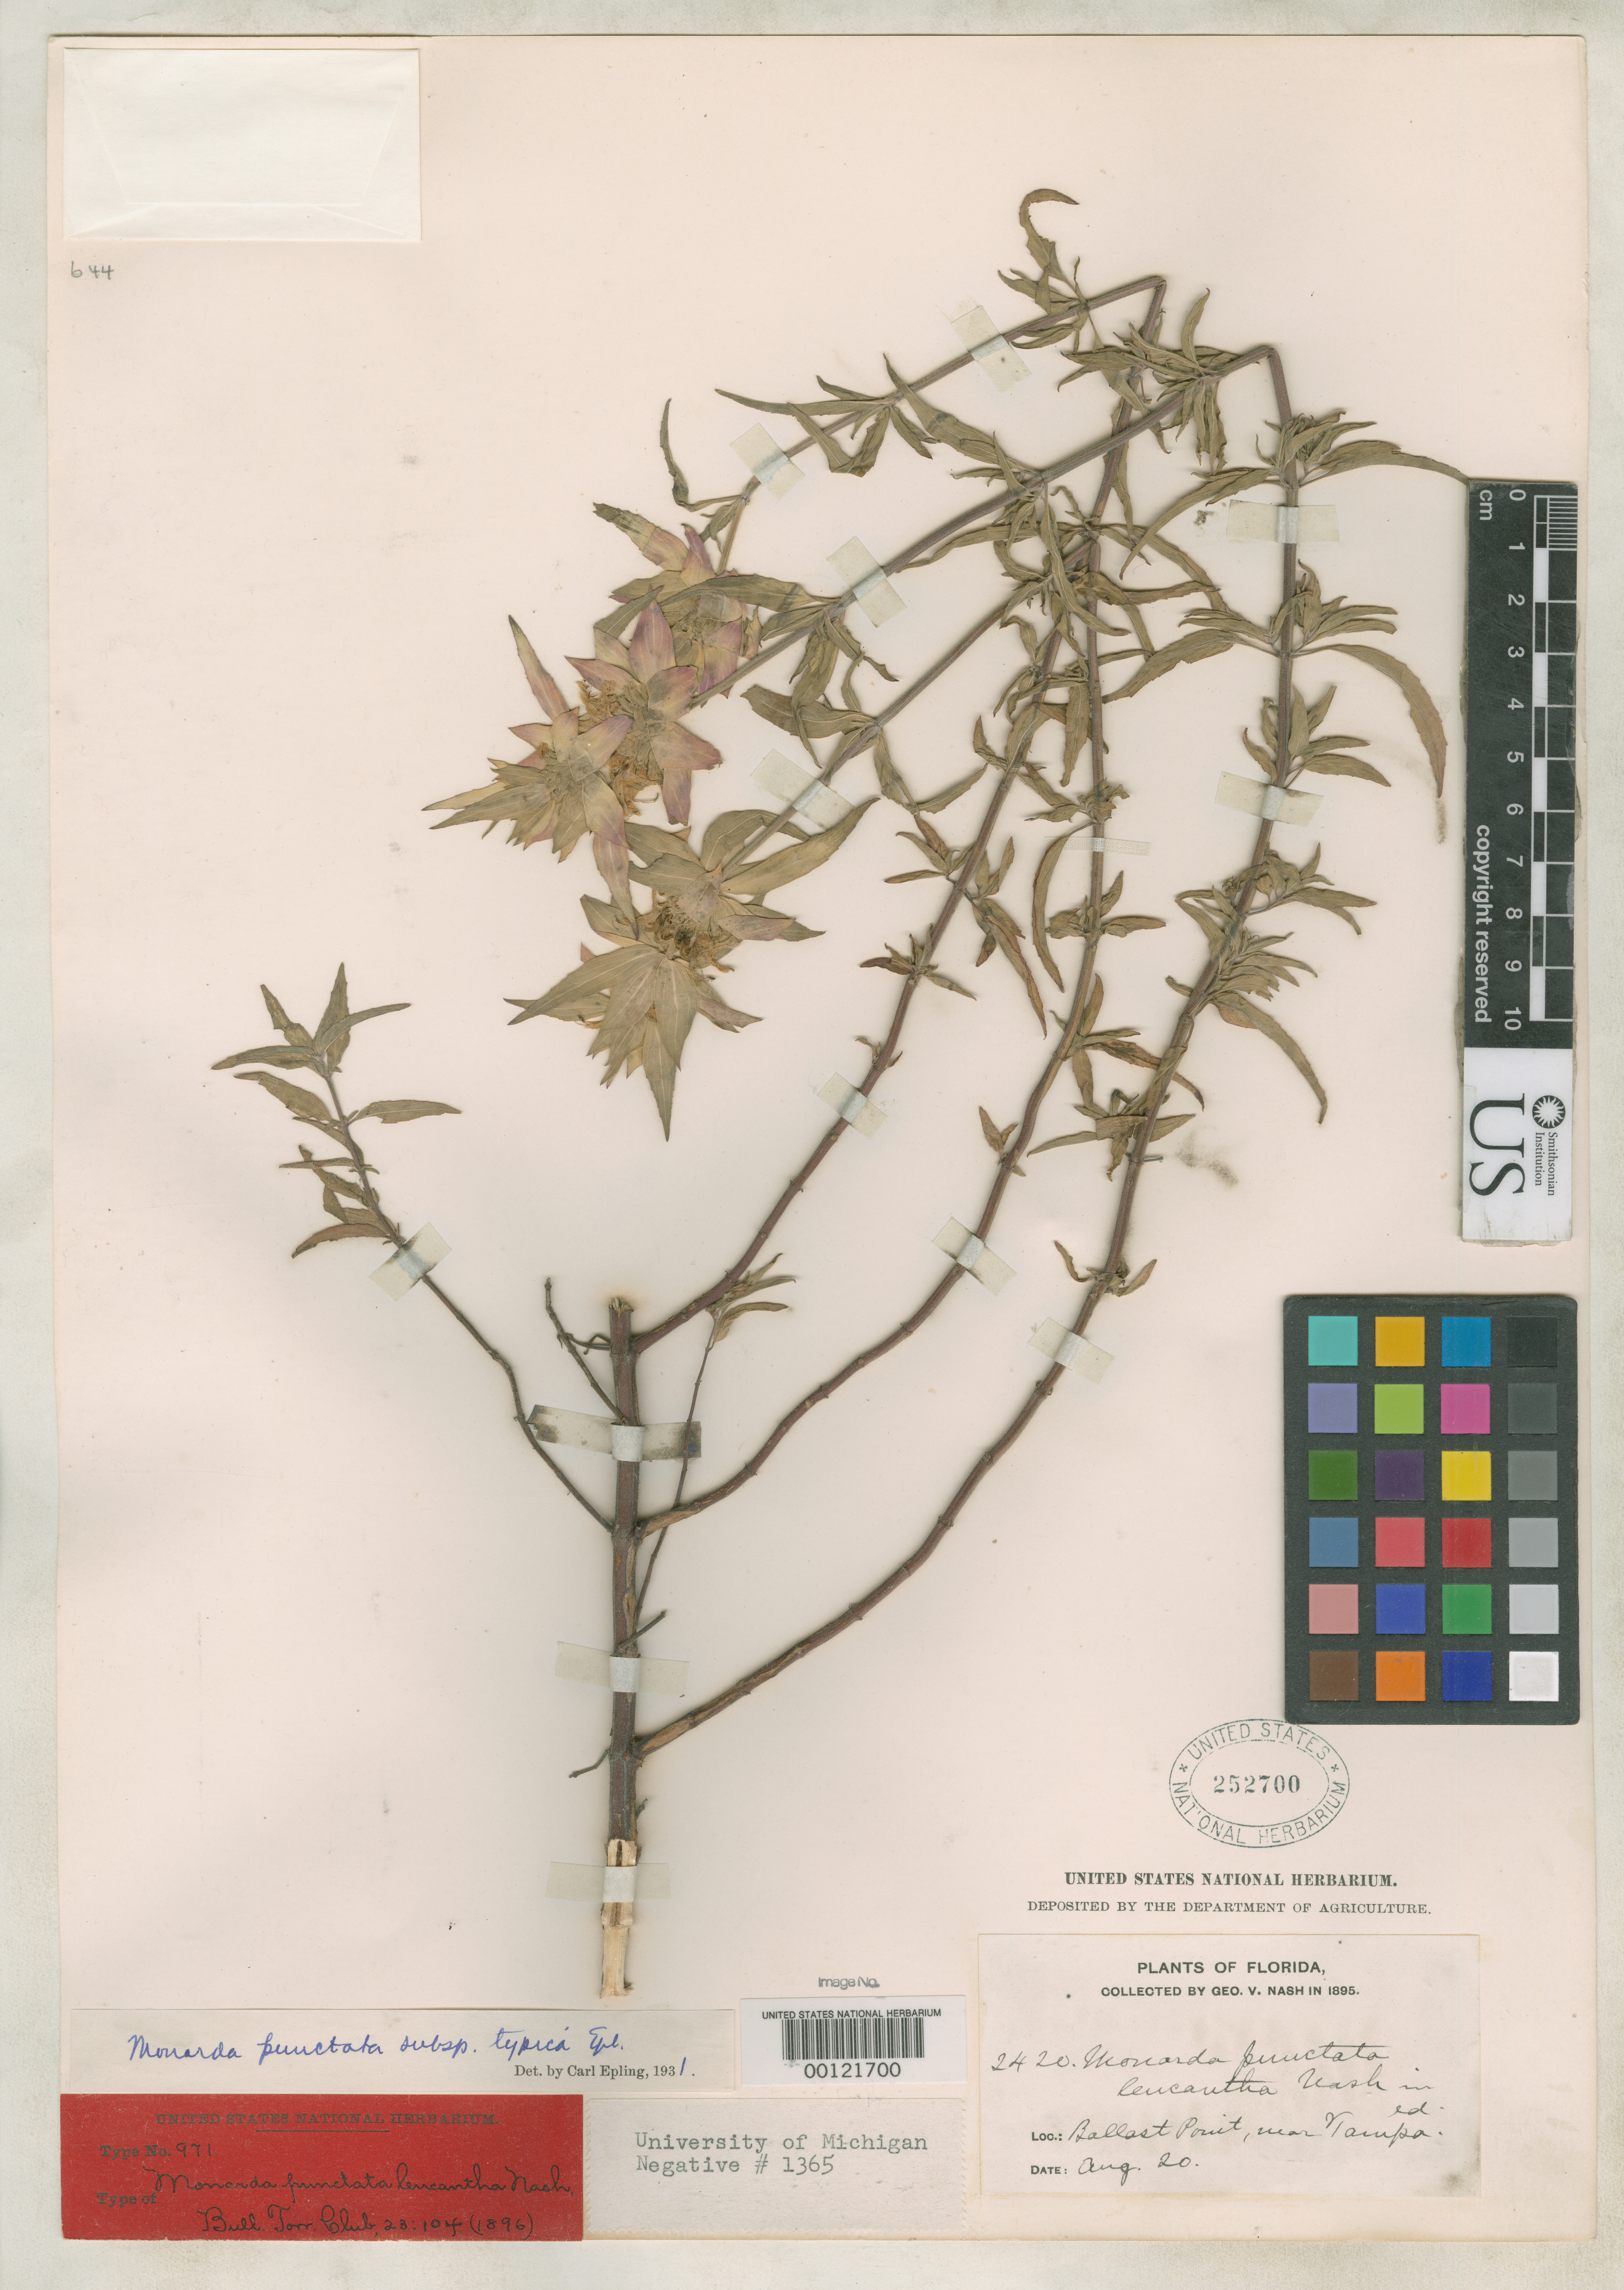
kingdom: Plantae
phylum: Tracheophyta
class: Magnoliopsida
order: Lamiales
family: Lamiaceae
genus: Monarda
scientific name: Monarda punctata var. leucanthia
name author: Nash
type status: Syntype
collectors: G. V. Nash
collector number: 2420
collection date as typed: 20 Aug 1895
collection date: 1895-08-20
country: United States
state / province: Florida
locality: Tampa; Ballast Point.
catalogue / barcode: US 252700